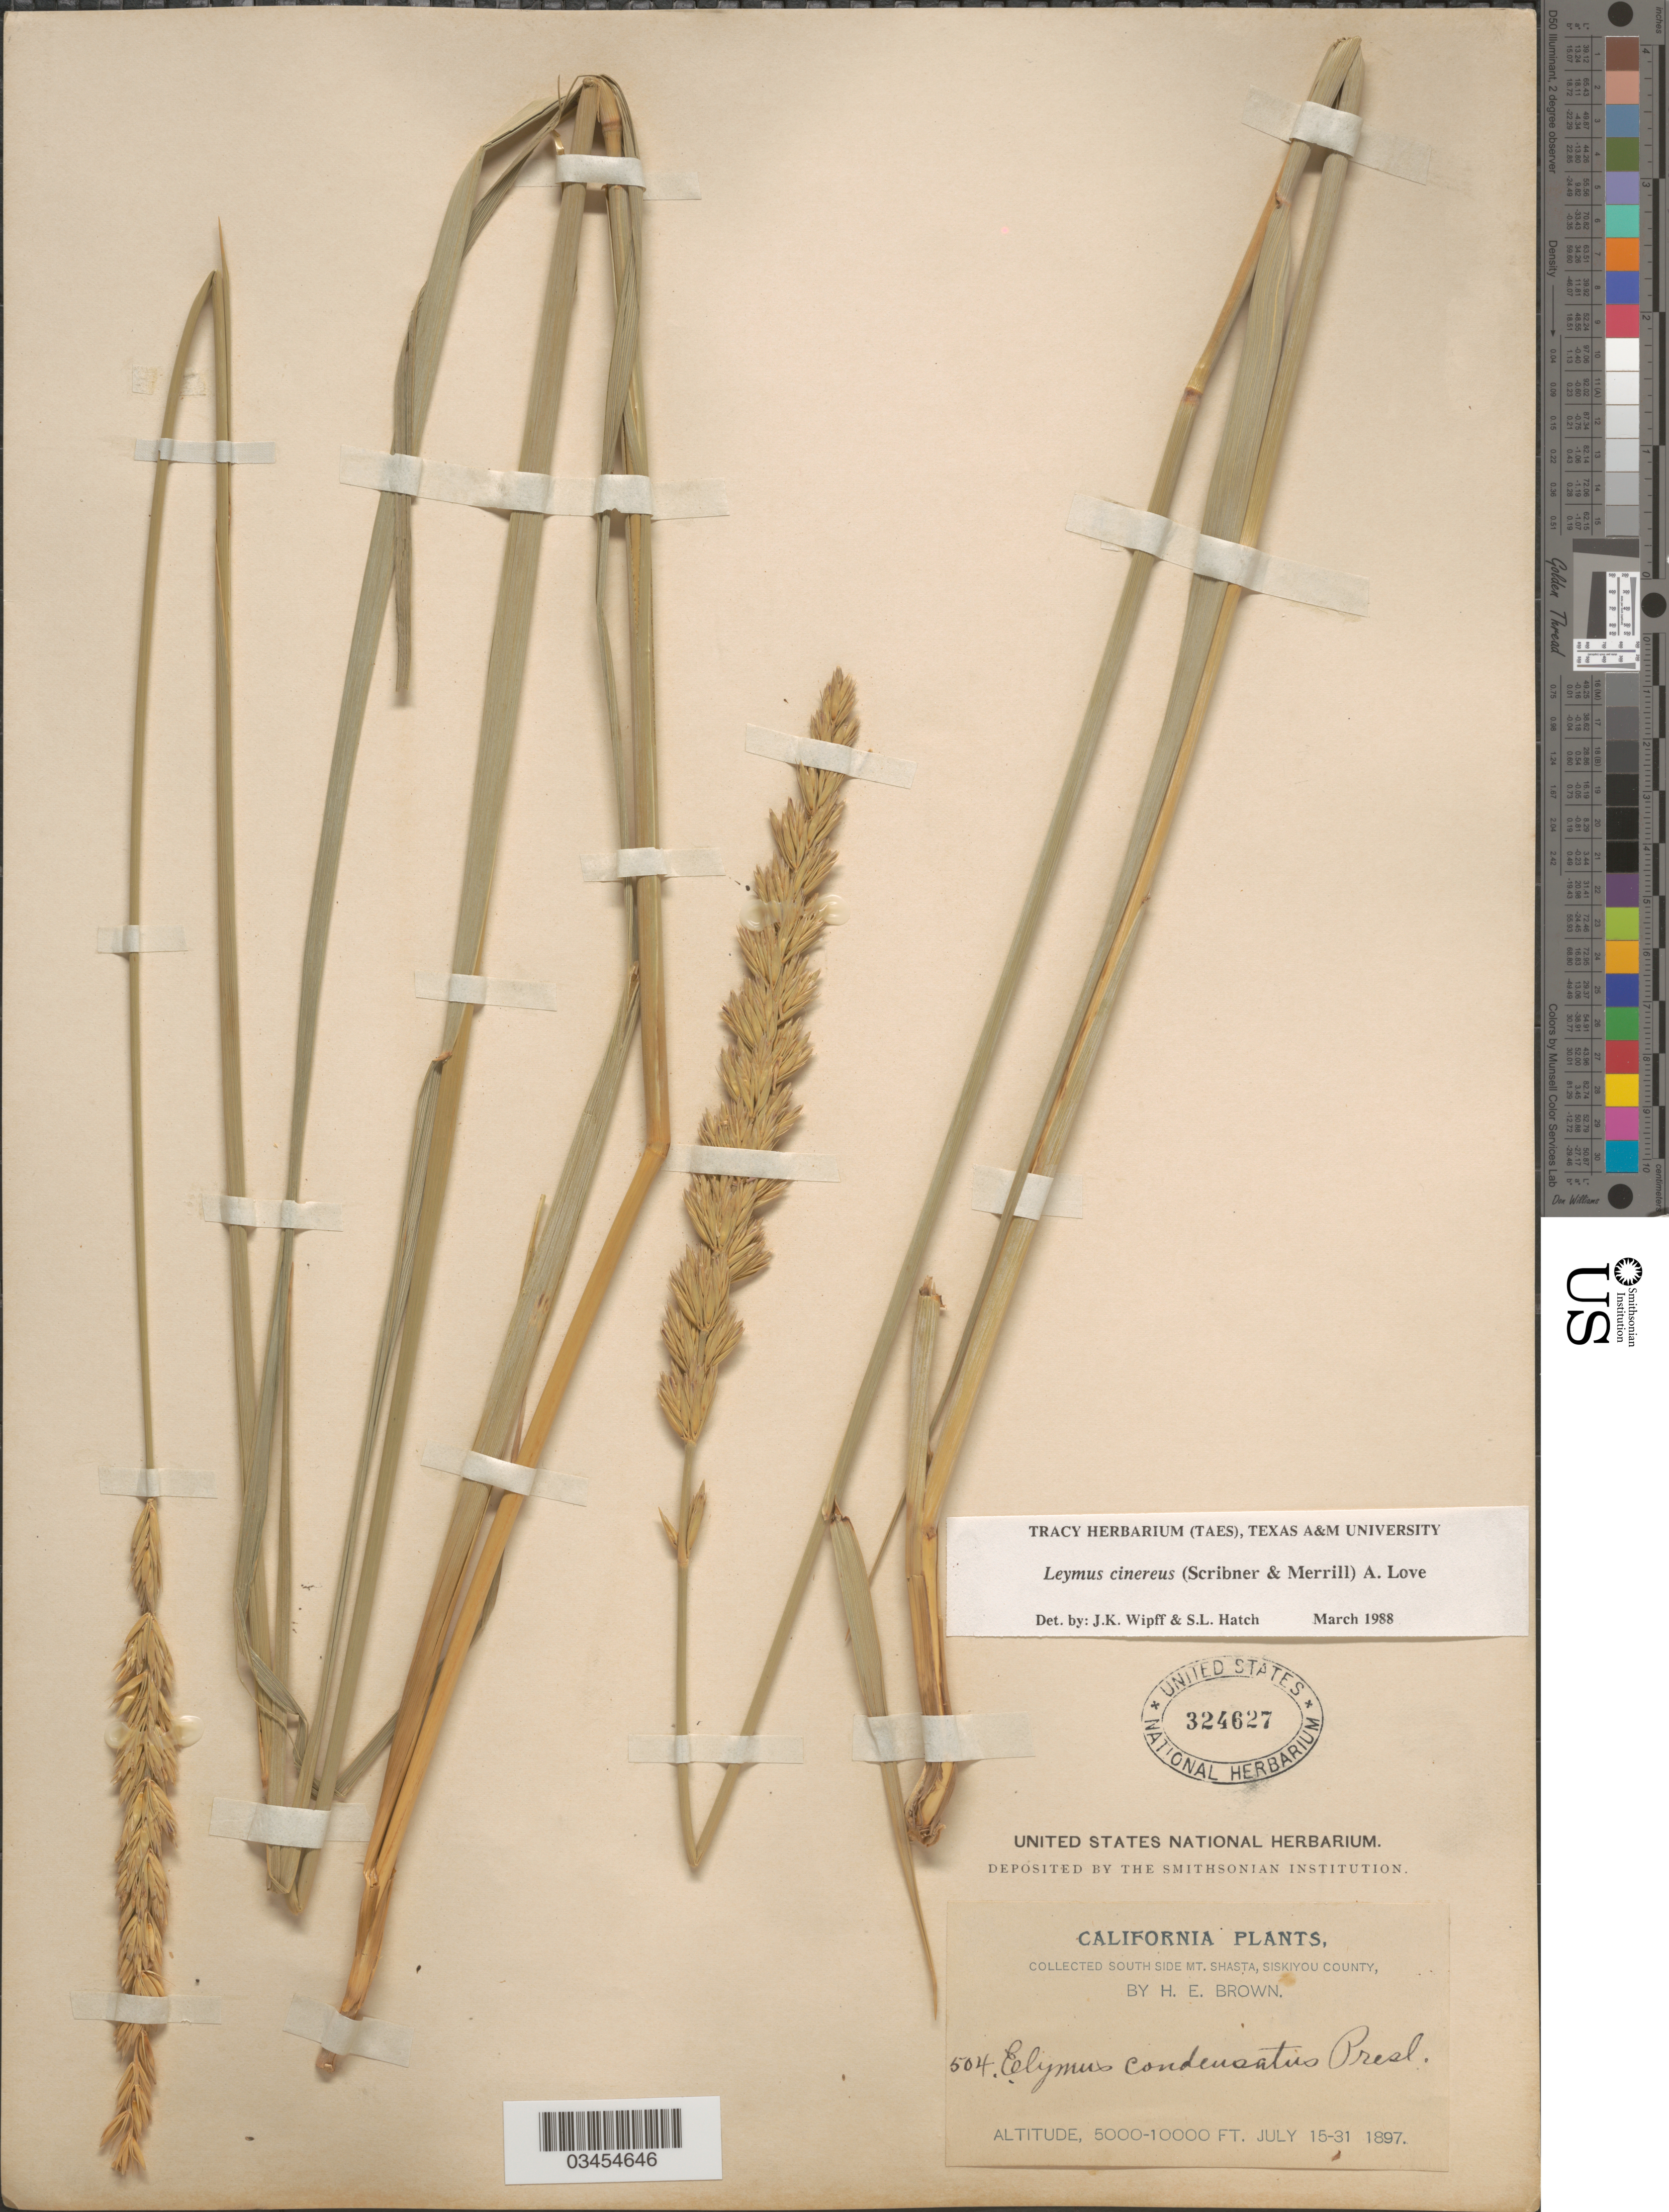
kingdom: Plantae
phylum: Tracheophyta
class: Liliopsida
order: Poales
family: Poaceae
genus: Leymus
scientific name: Leymus cinereus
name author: (Scribn. & Merr.) Á. Löve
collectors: H. E. Brown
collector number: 504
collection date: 1897-07-15/1897-07-31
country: United States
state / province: California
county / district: Siskiyou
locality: South side mt. Shasta, Siskiyou County.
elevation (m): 1524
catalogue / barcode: US 324627